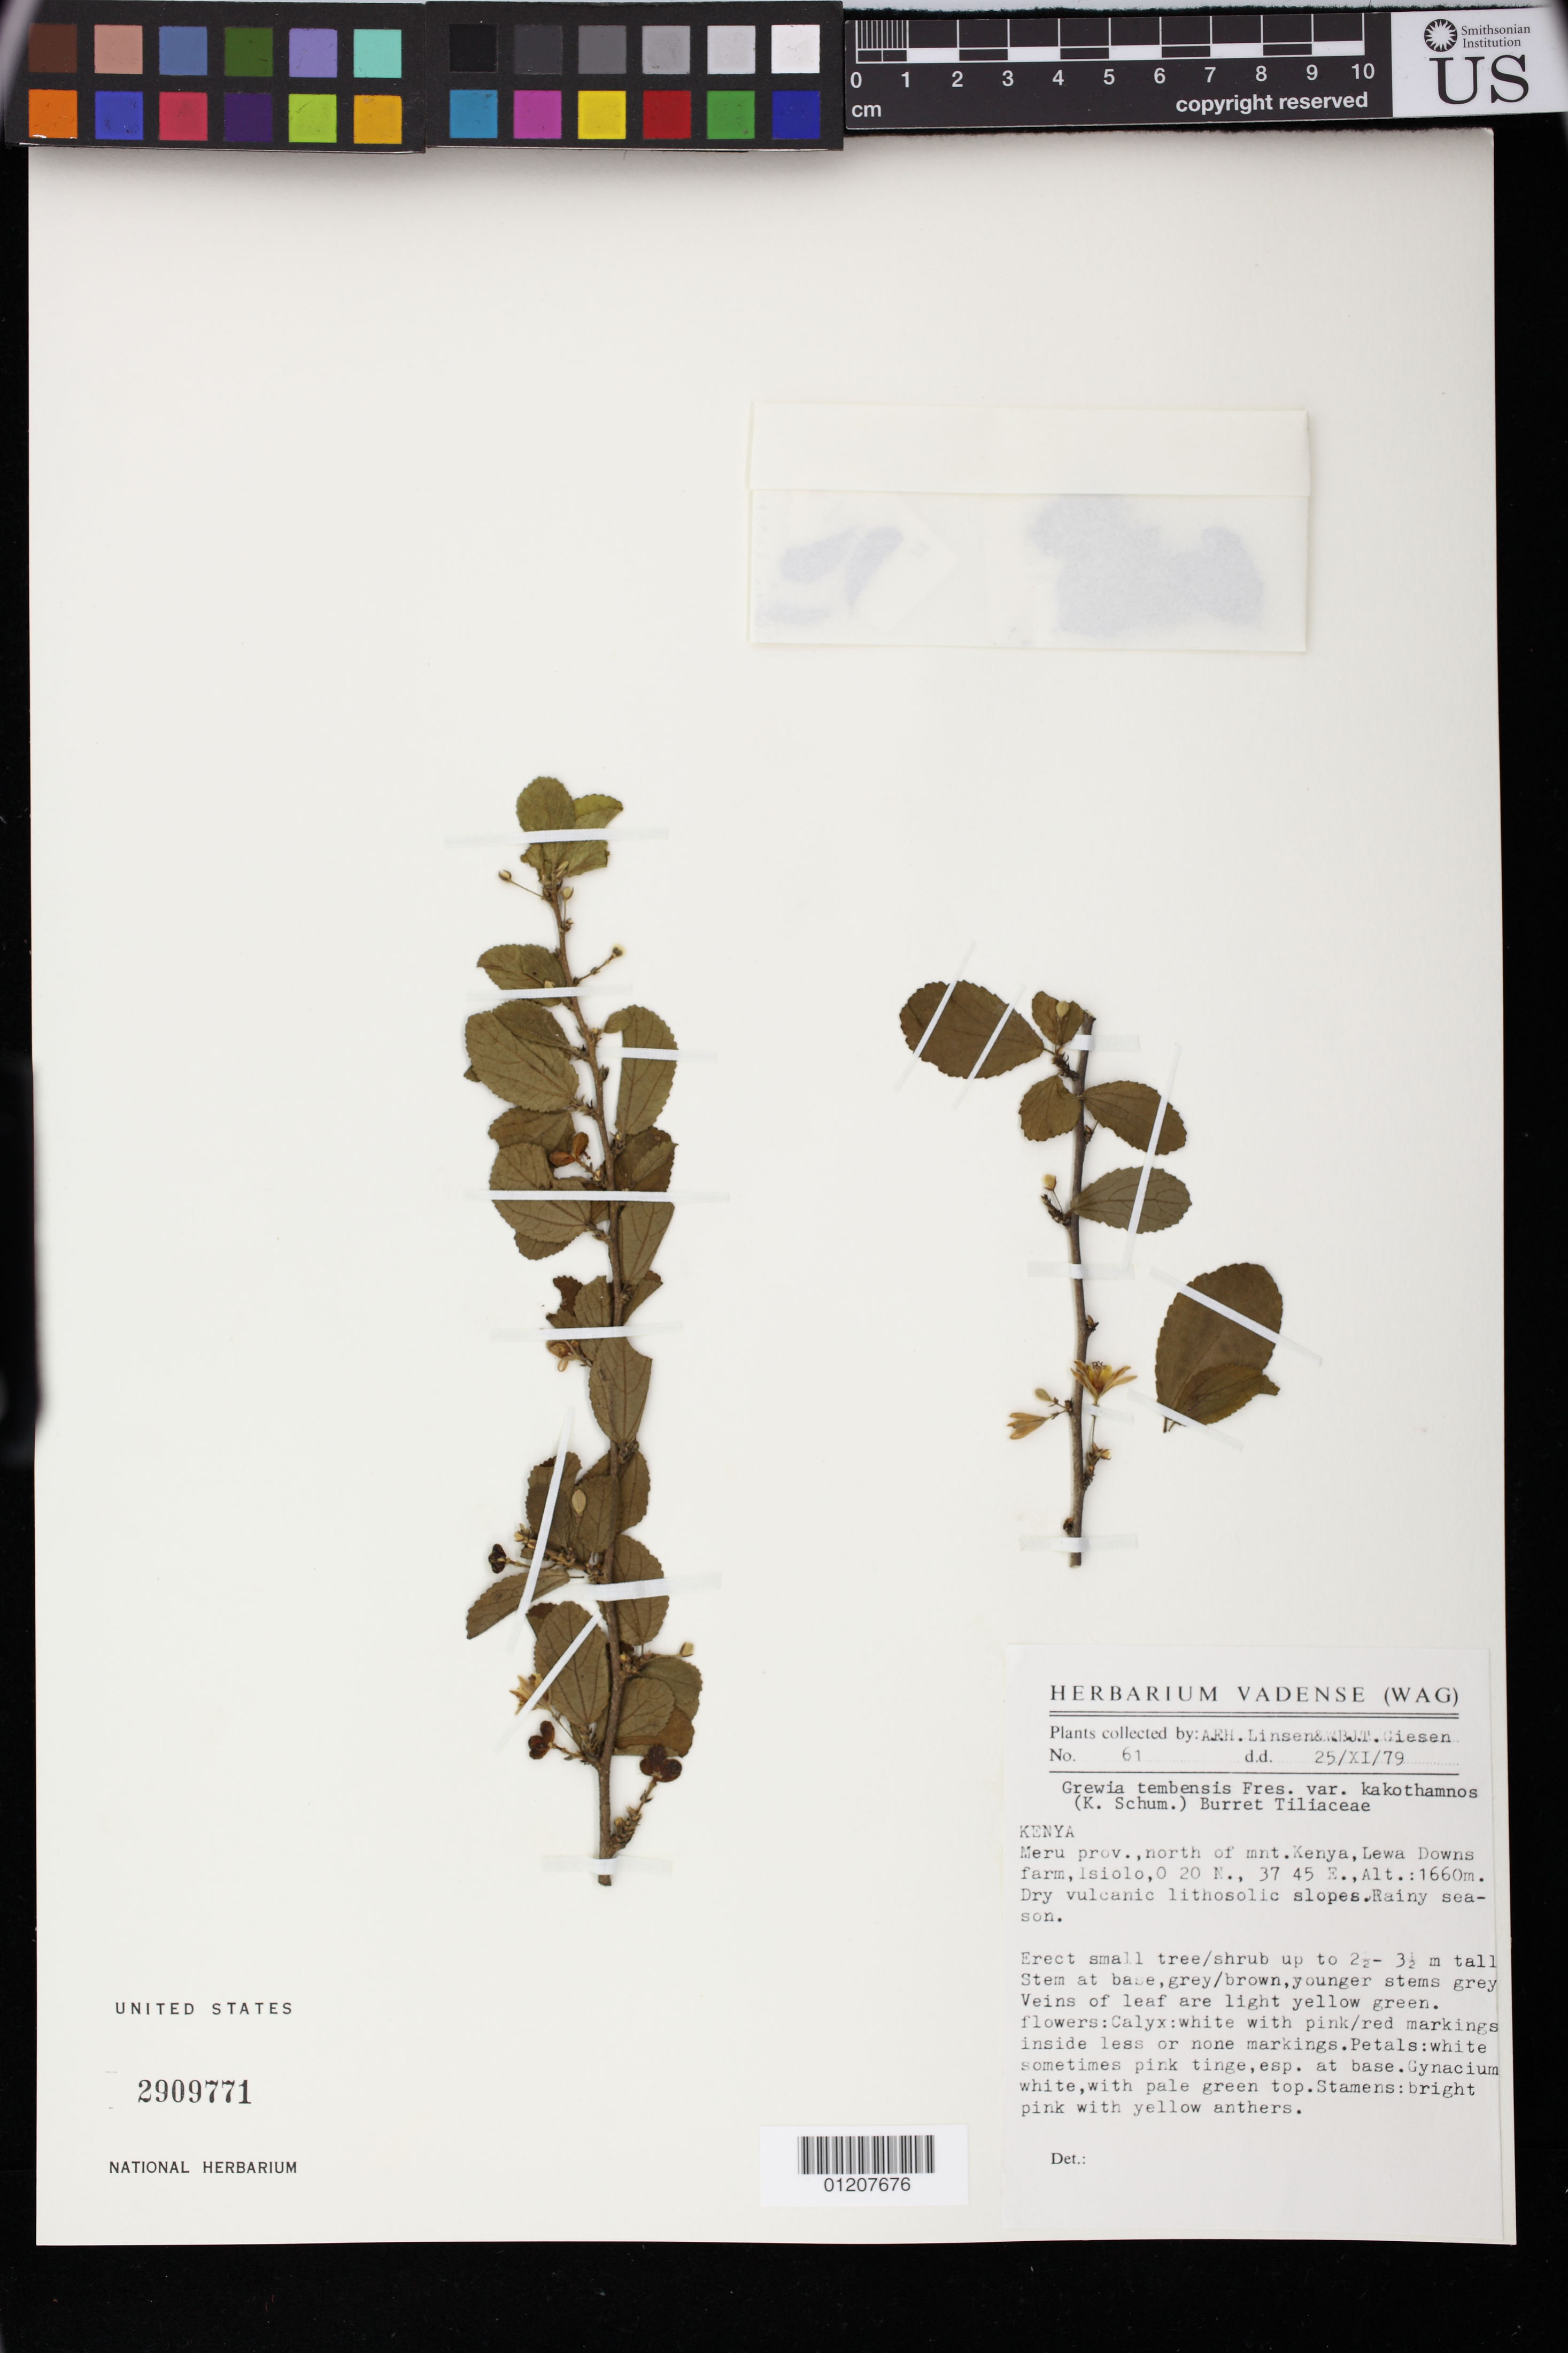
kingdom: Plantae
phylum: Tracheophyta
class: Magnoliopsida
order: Malvales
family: Malvaceae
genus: Grewia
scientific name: Grewia tembensis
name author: Fresen.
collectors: A. Linsen & W. Giesen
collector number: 61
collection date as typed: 25 Nov 1979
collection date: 1979-11-25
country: Kenya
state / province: Meru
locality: Meru prov., north of mnt. Kenya, Lewa Downs farm, Isiolo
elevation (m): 1660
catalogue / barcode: US 2909771